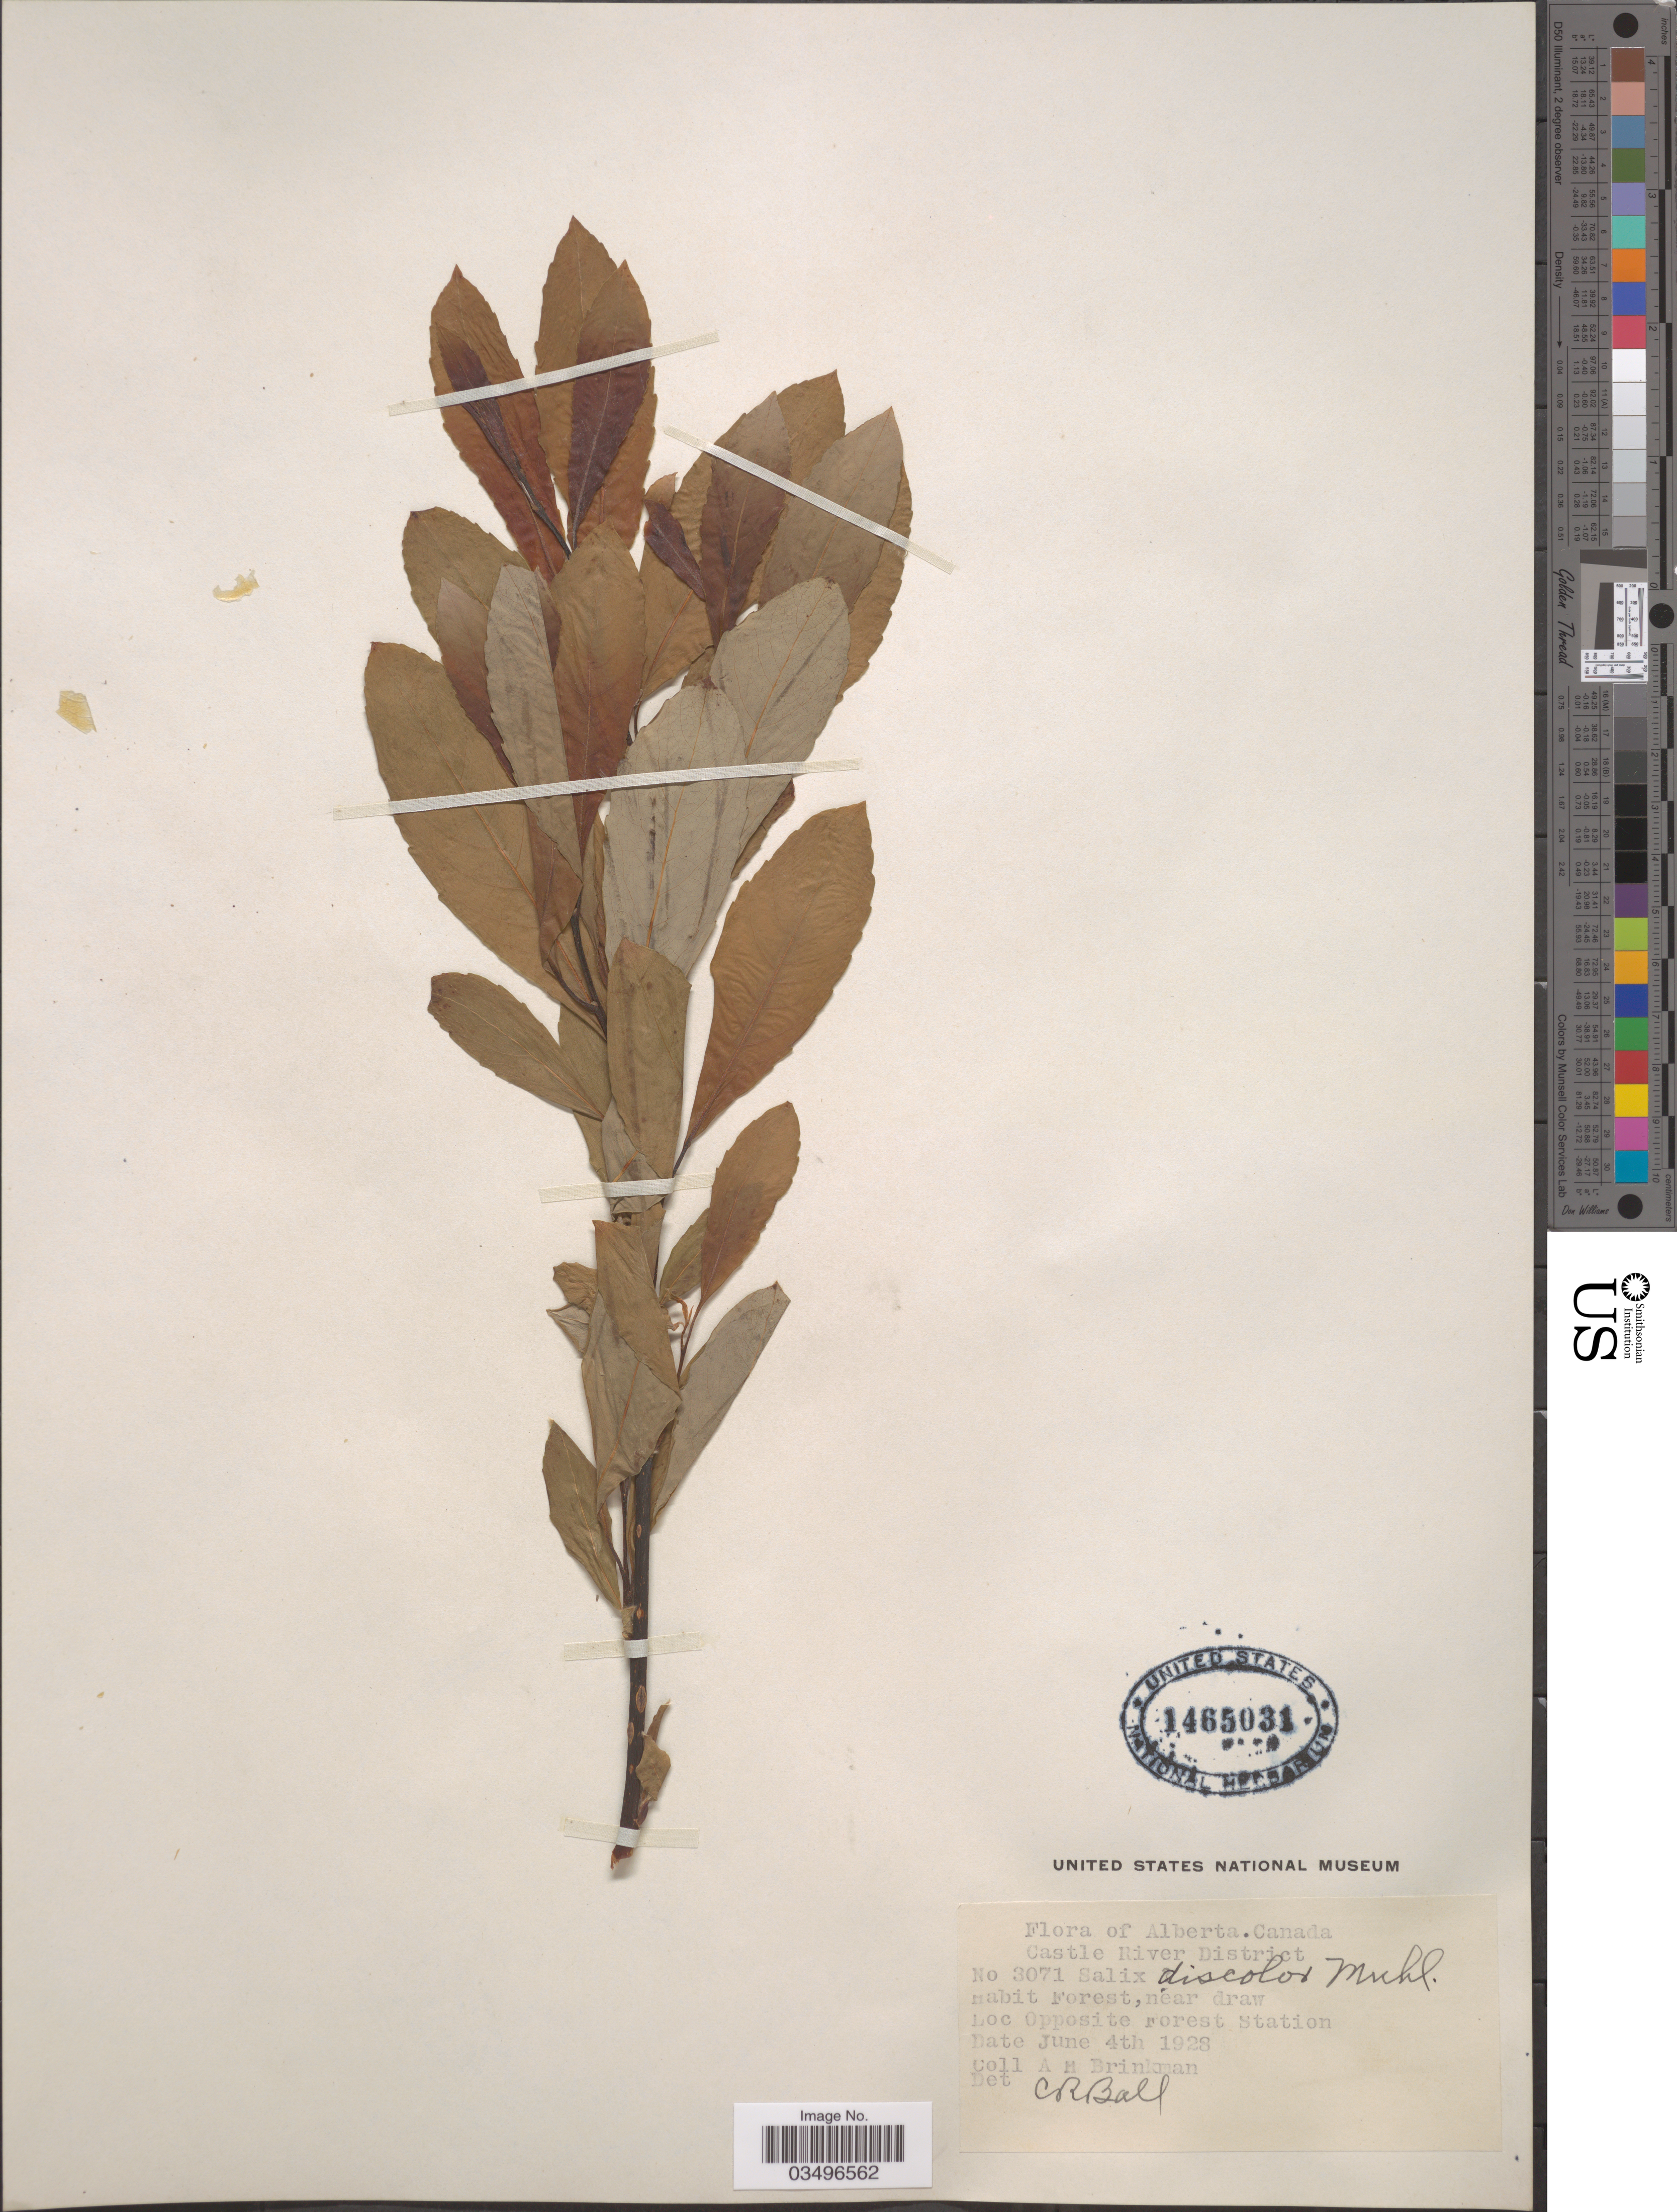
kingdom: Plantae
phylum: Tracheophyta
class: Magnoliopsida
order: Malpighiales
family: Salicaceae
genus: Salix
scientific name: Salix discolor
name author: Muhl.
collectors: A. Brinkman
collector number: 3071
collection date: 1928-06-04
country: Canada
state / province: Alberta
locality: Castle River District. Forest, near draw Opposite Forest Station.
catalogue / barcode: US 1465031